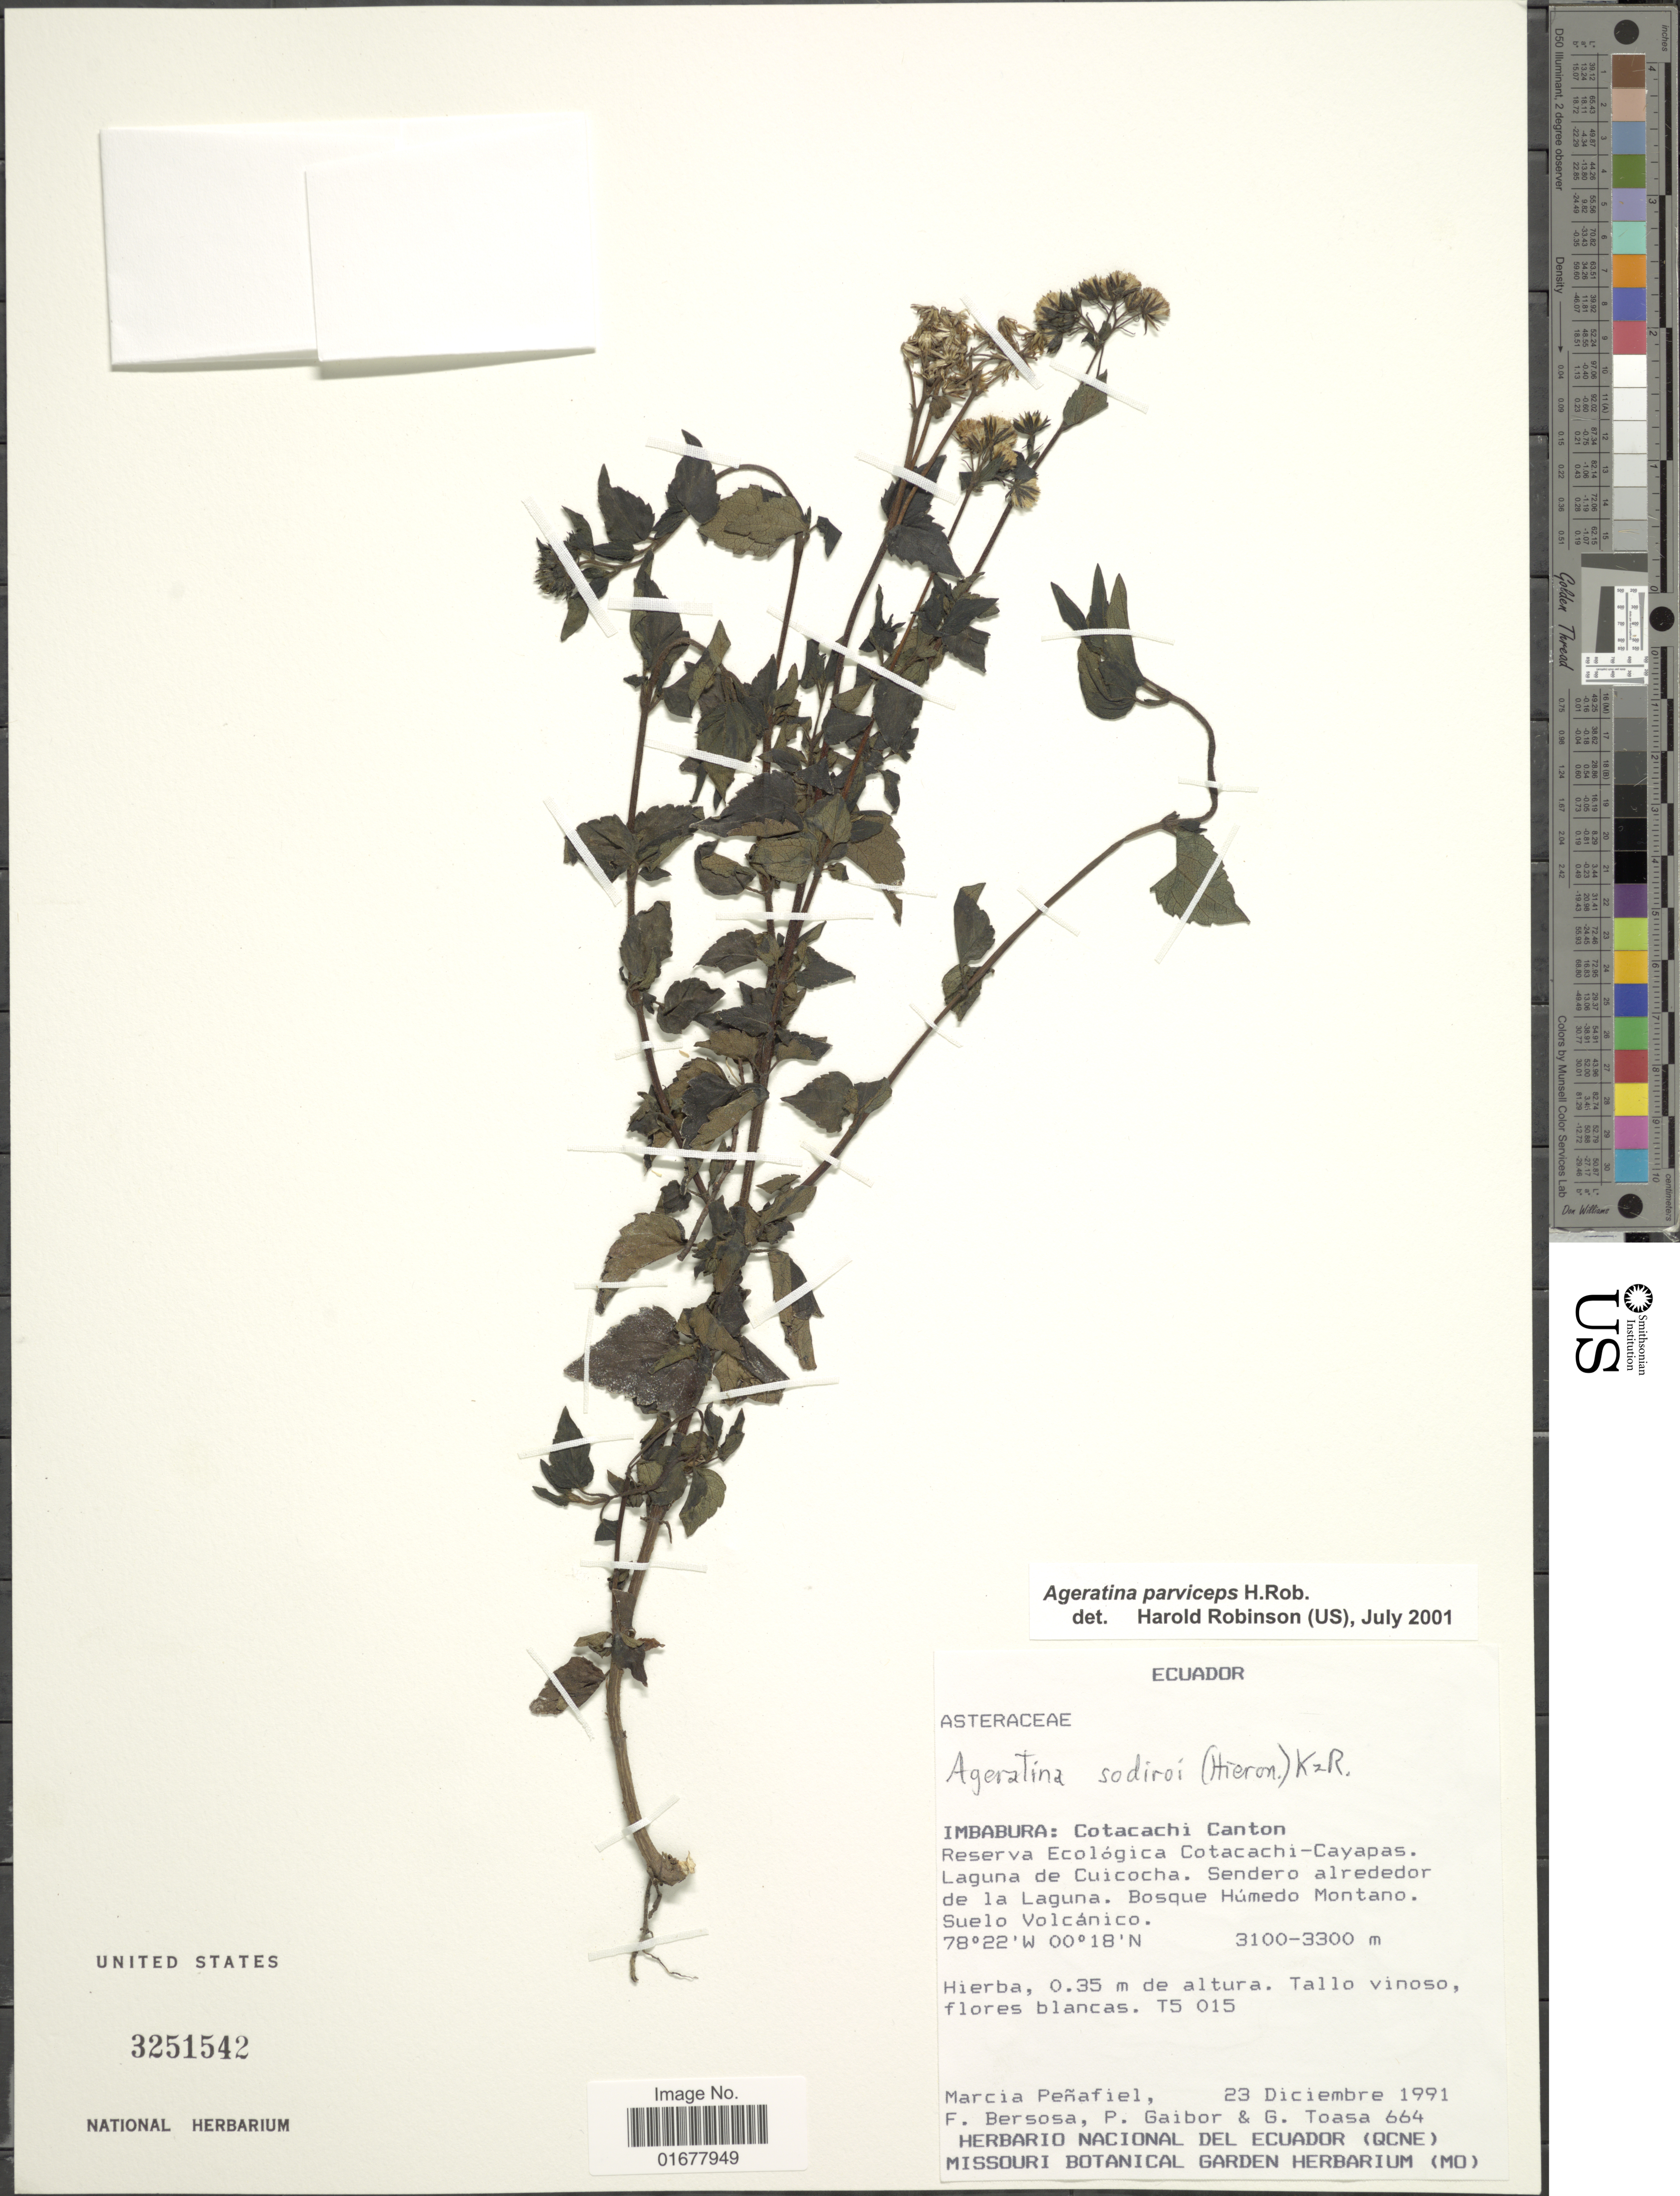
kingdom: Plantae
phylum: Tracheophyta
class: Magnoliopsida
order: Asterales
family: Asteraceae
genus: Ageratina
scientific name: Ageratina parviceps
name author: H. Rob.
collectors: M. Penafiel, F. Bersosa, P. Gaibor & G. Toasa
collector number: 664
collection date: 1991-12-23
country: Ecuador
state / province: Imbabura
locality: Imbabura: Cotacachi Canton, Reserva Ecologica Cotacachi-Cayapas, Laguna de Cuicocha, Sendero alrededor de la Laguna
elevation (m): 3100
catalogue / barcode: US 3251542